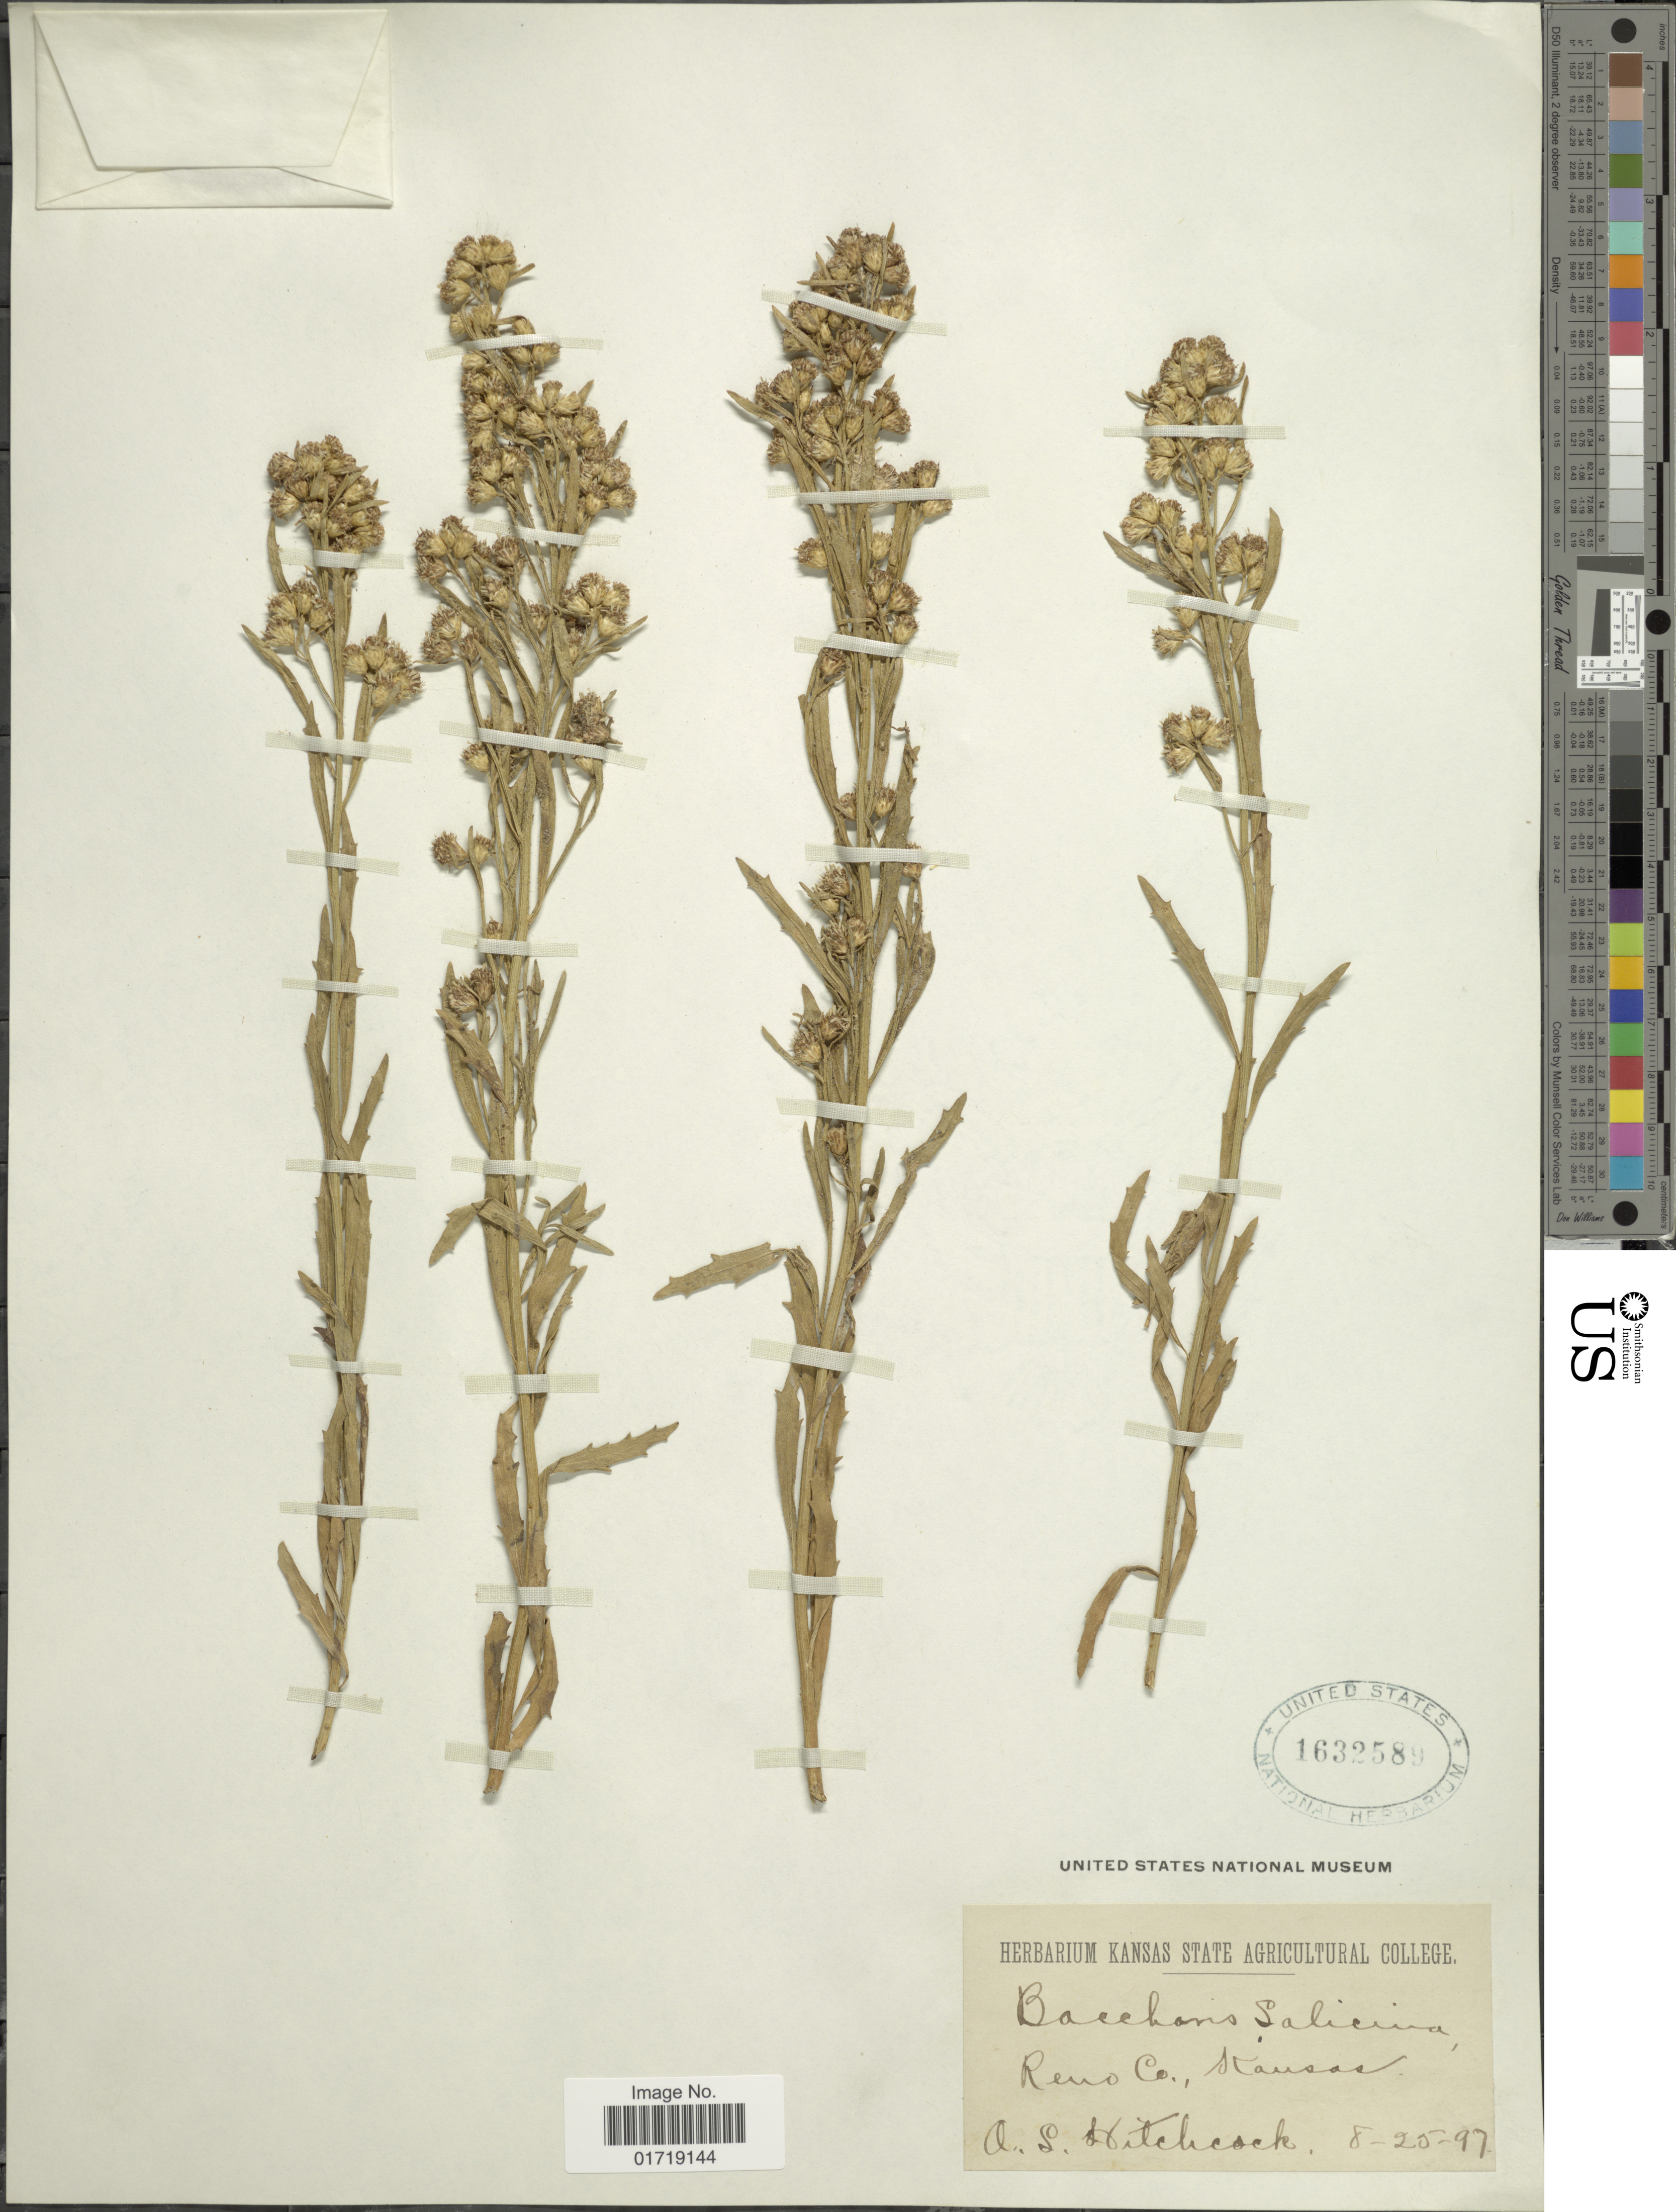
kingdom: Plantae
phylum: Tracheophyta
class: Magnoliopsida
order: Asterales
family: Asteraceae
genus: Baccharis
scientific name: Baccharis salicina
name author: Torr. & A. Gray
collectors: A. S. Hitchcock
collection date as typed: Transcribed d/m/y: 25/8/97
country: United States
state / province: Kansas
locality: Reno Co., Kansas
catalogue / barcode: US 1632589